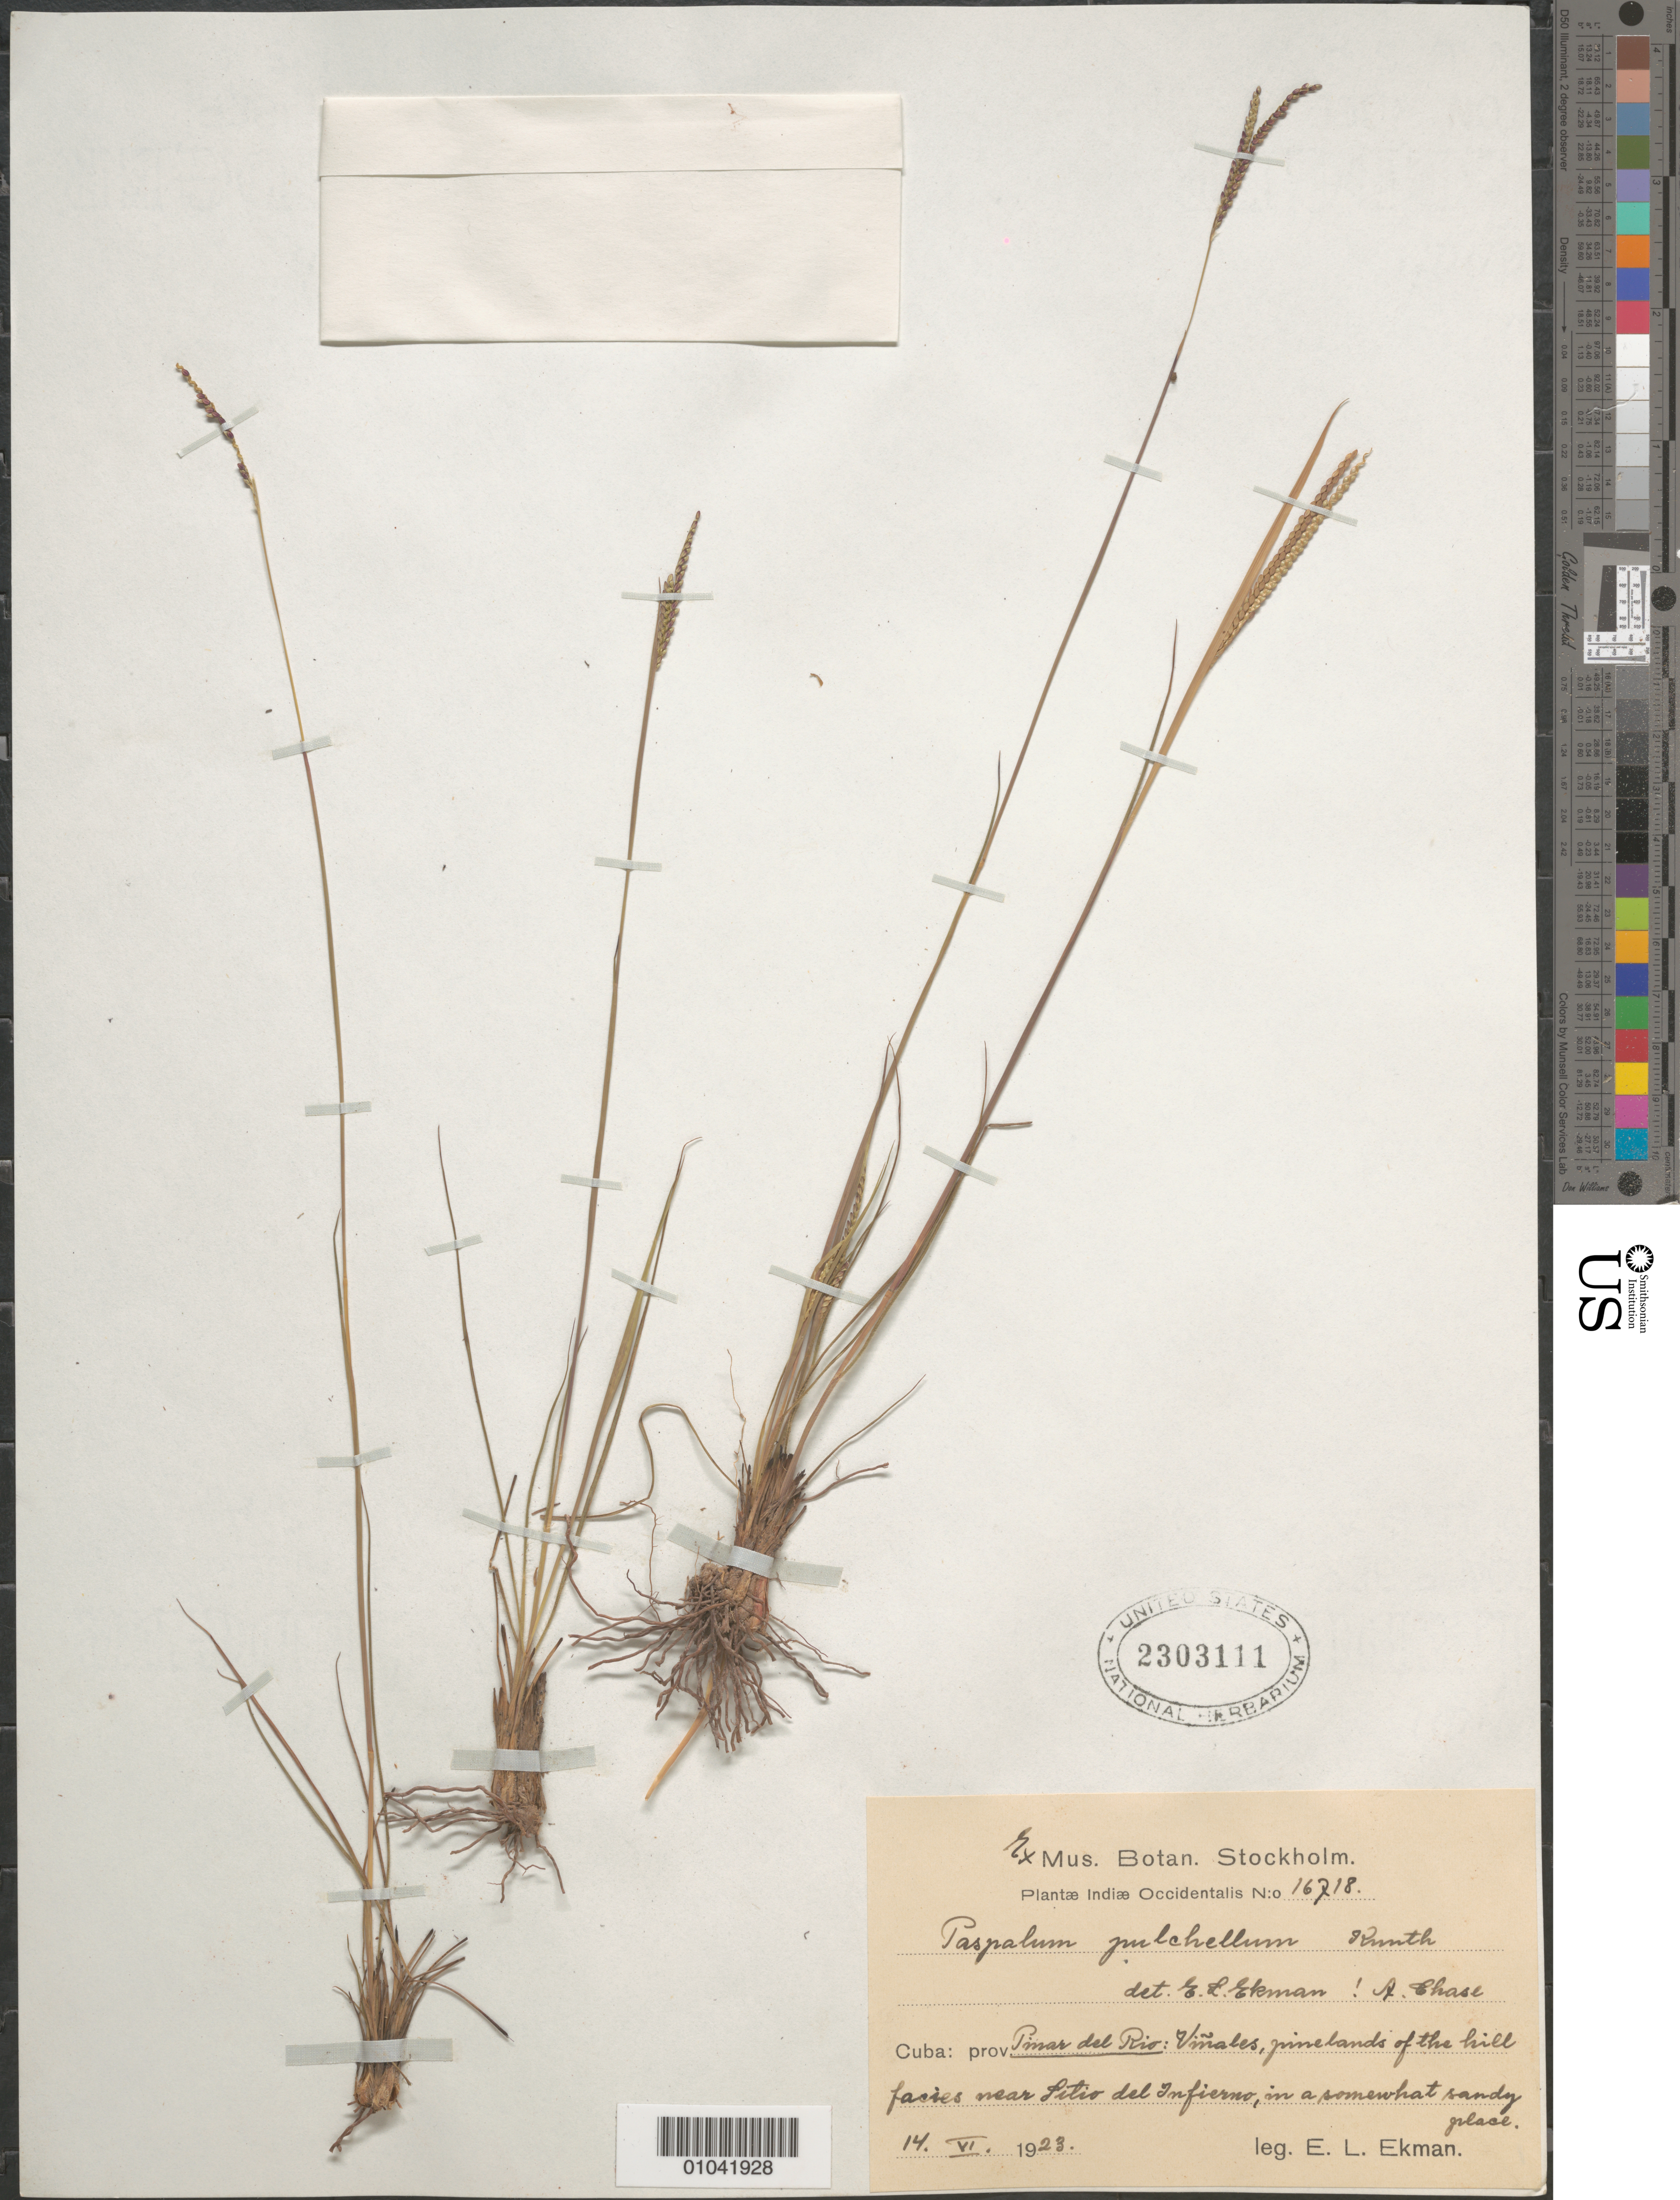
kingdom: Plantae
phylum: Tracheophyta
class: Liliopsida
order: Poales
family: Poaceae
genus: Paspalum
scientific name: Paspalum pulchellum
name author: Kunth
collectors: E. L. Ekman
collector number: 16718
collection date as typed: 14 Jun 1923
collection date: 1923-06-14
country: Cuba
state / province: Pinar del Rio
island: Cuba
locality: Viñales, near Sitio del Infierno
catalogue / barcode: US 2303111